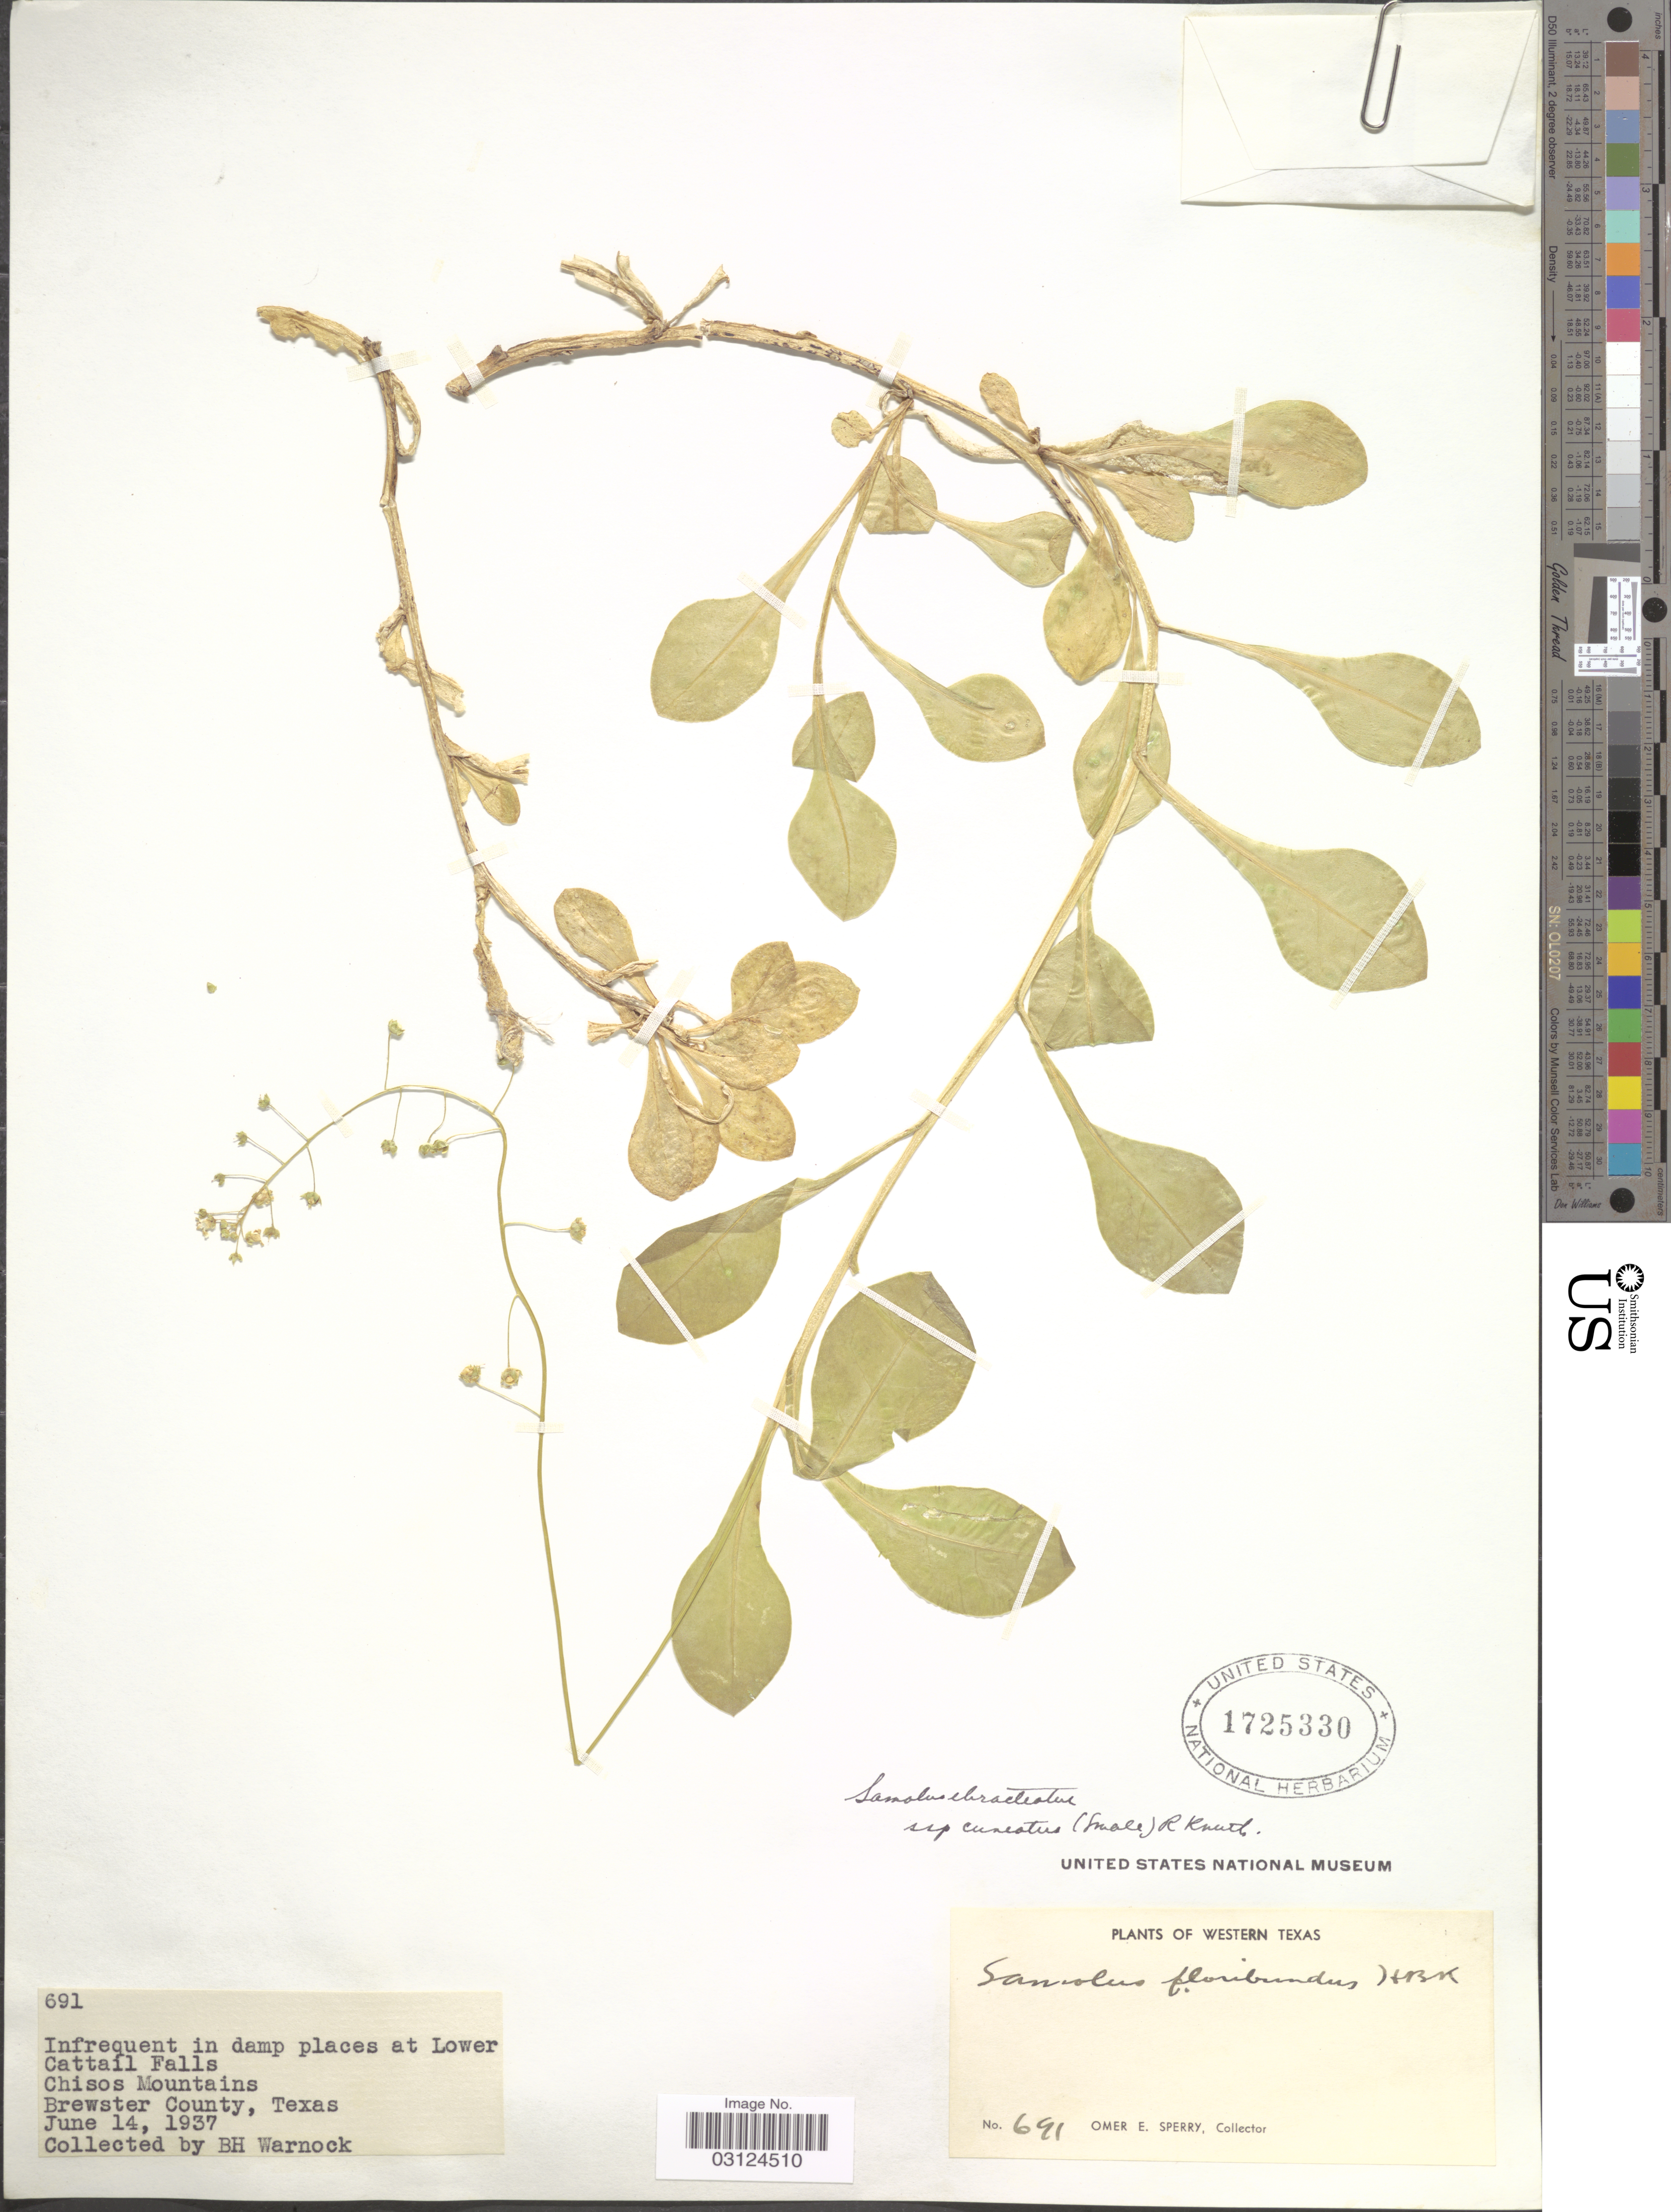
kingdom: Plantae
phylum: Tracheophyta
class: Magnoliopsida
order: Ericales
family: Primulaceae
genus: Samolus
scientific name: Samolus ebracteatus subsp. cuneatus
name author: (Small) R. Knuth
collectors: B. H. Warnock & O. E. Sperry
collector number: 691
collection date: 1937-06-14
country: United States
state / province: Texas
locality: At Lower Cattail Falls, Western Texas, Chisos Mountains, Brewster County, Texas.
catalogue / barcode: US 1725330